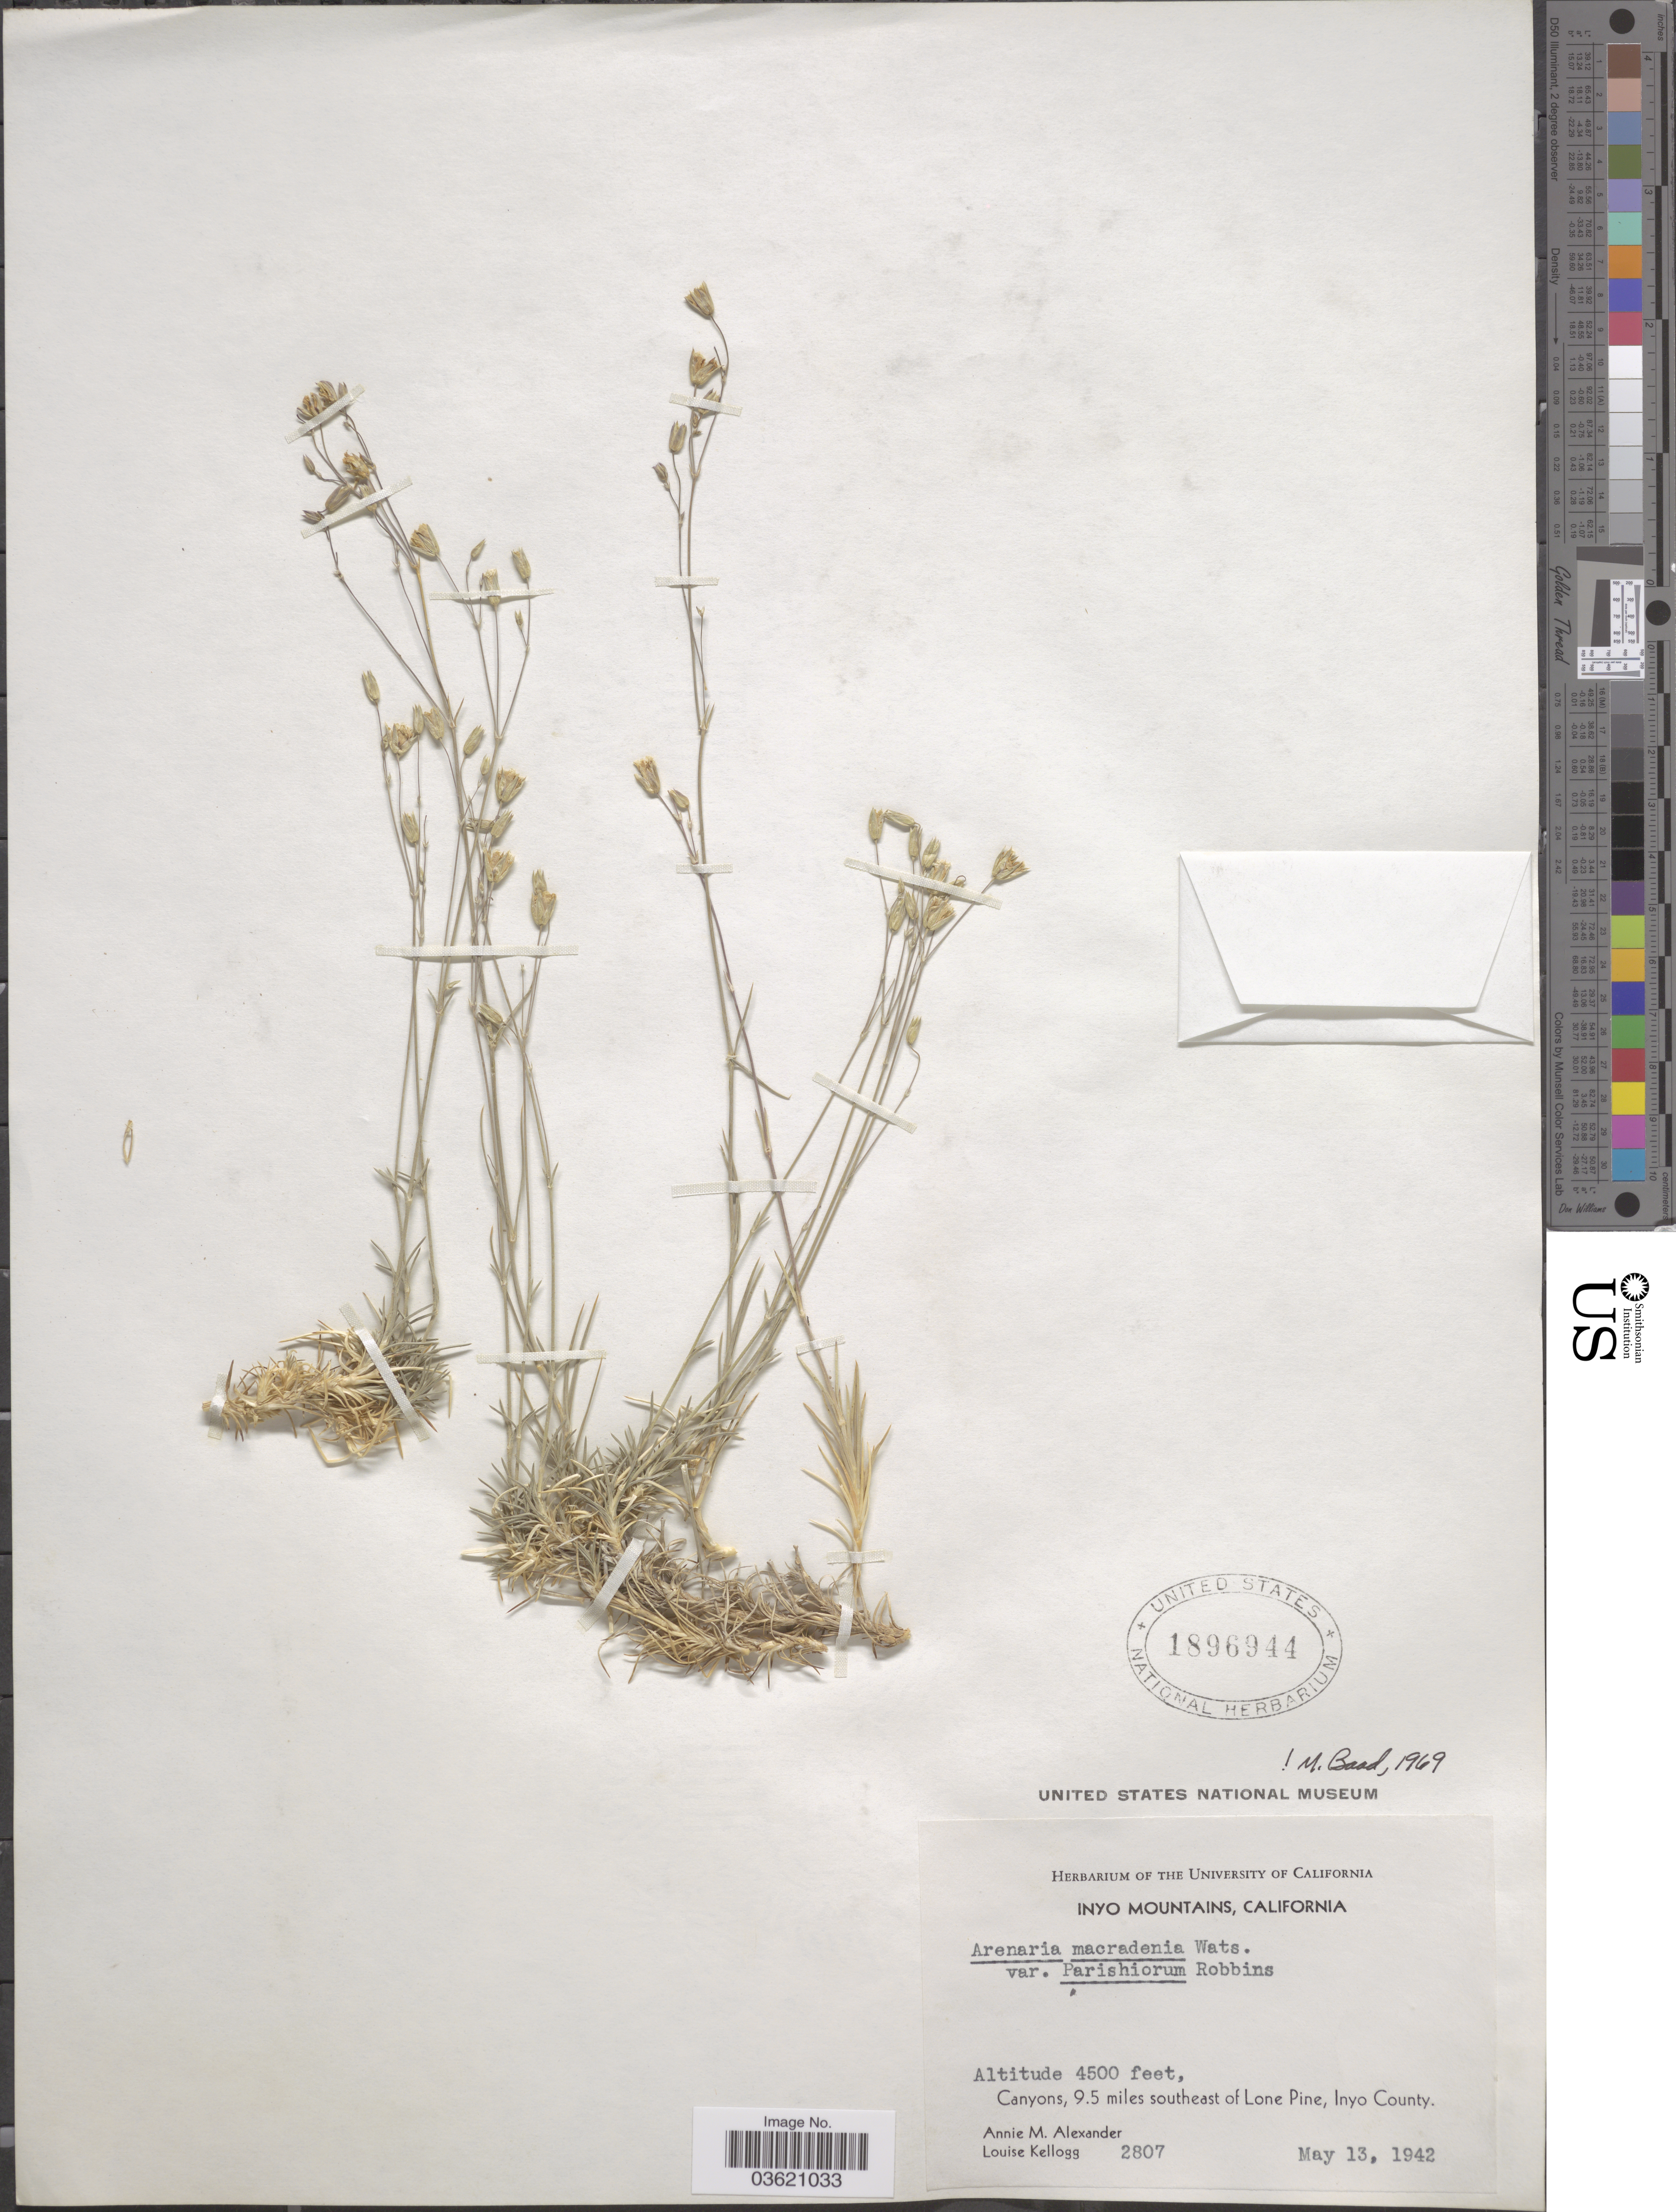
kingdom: Plantae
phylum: Tracheophyta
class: Magnoliopsida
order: Caryophyllales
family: Caryophyllaceae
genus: Eremogone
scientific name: Eremogone macradenia var. macradenia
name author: (S. Watson) Ikonn.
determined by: U.S. National Herbarium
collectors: A. M. Alexander & L. Kellogg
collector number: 2807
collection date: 1942-05-13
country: United States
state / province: California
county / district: Inyo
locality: Inyo Mountains. Canyons, 9.5 miles southeast of Lone Pine, Inyo County.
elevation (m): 1372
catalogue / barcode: US 1896944